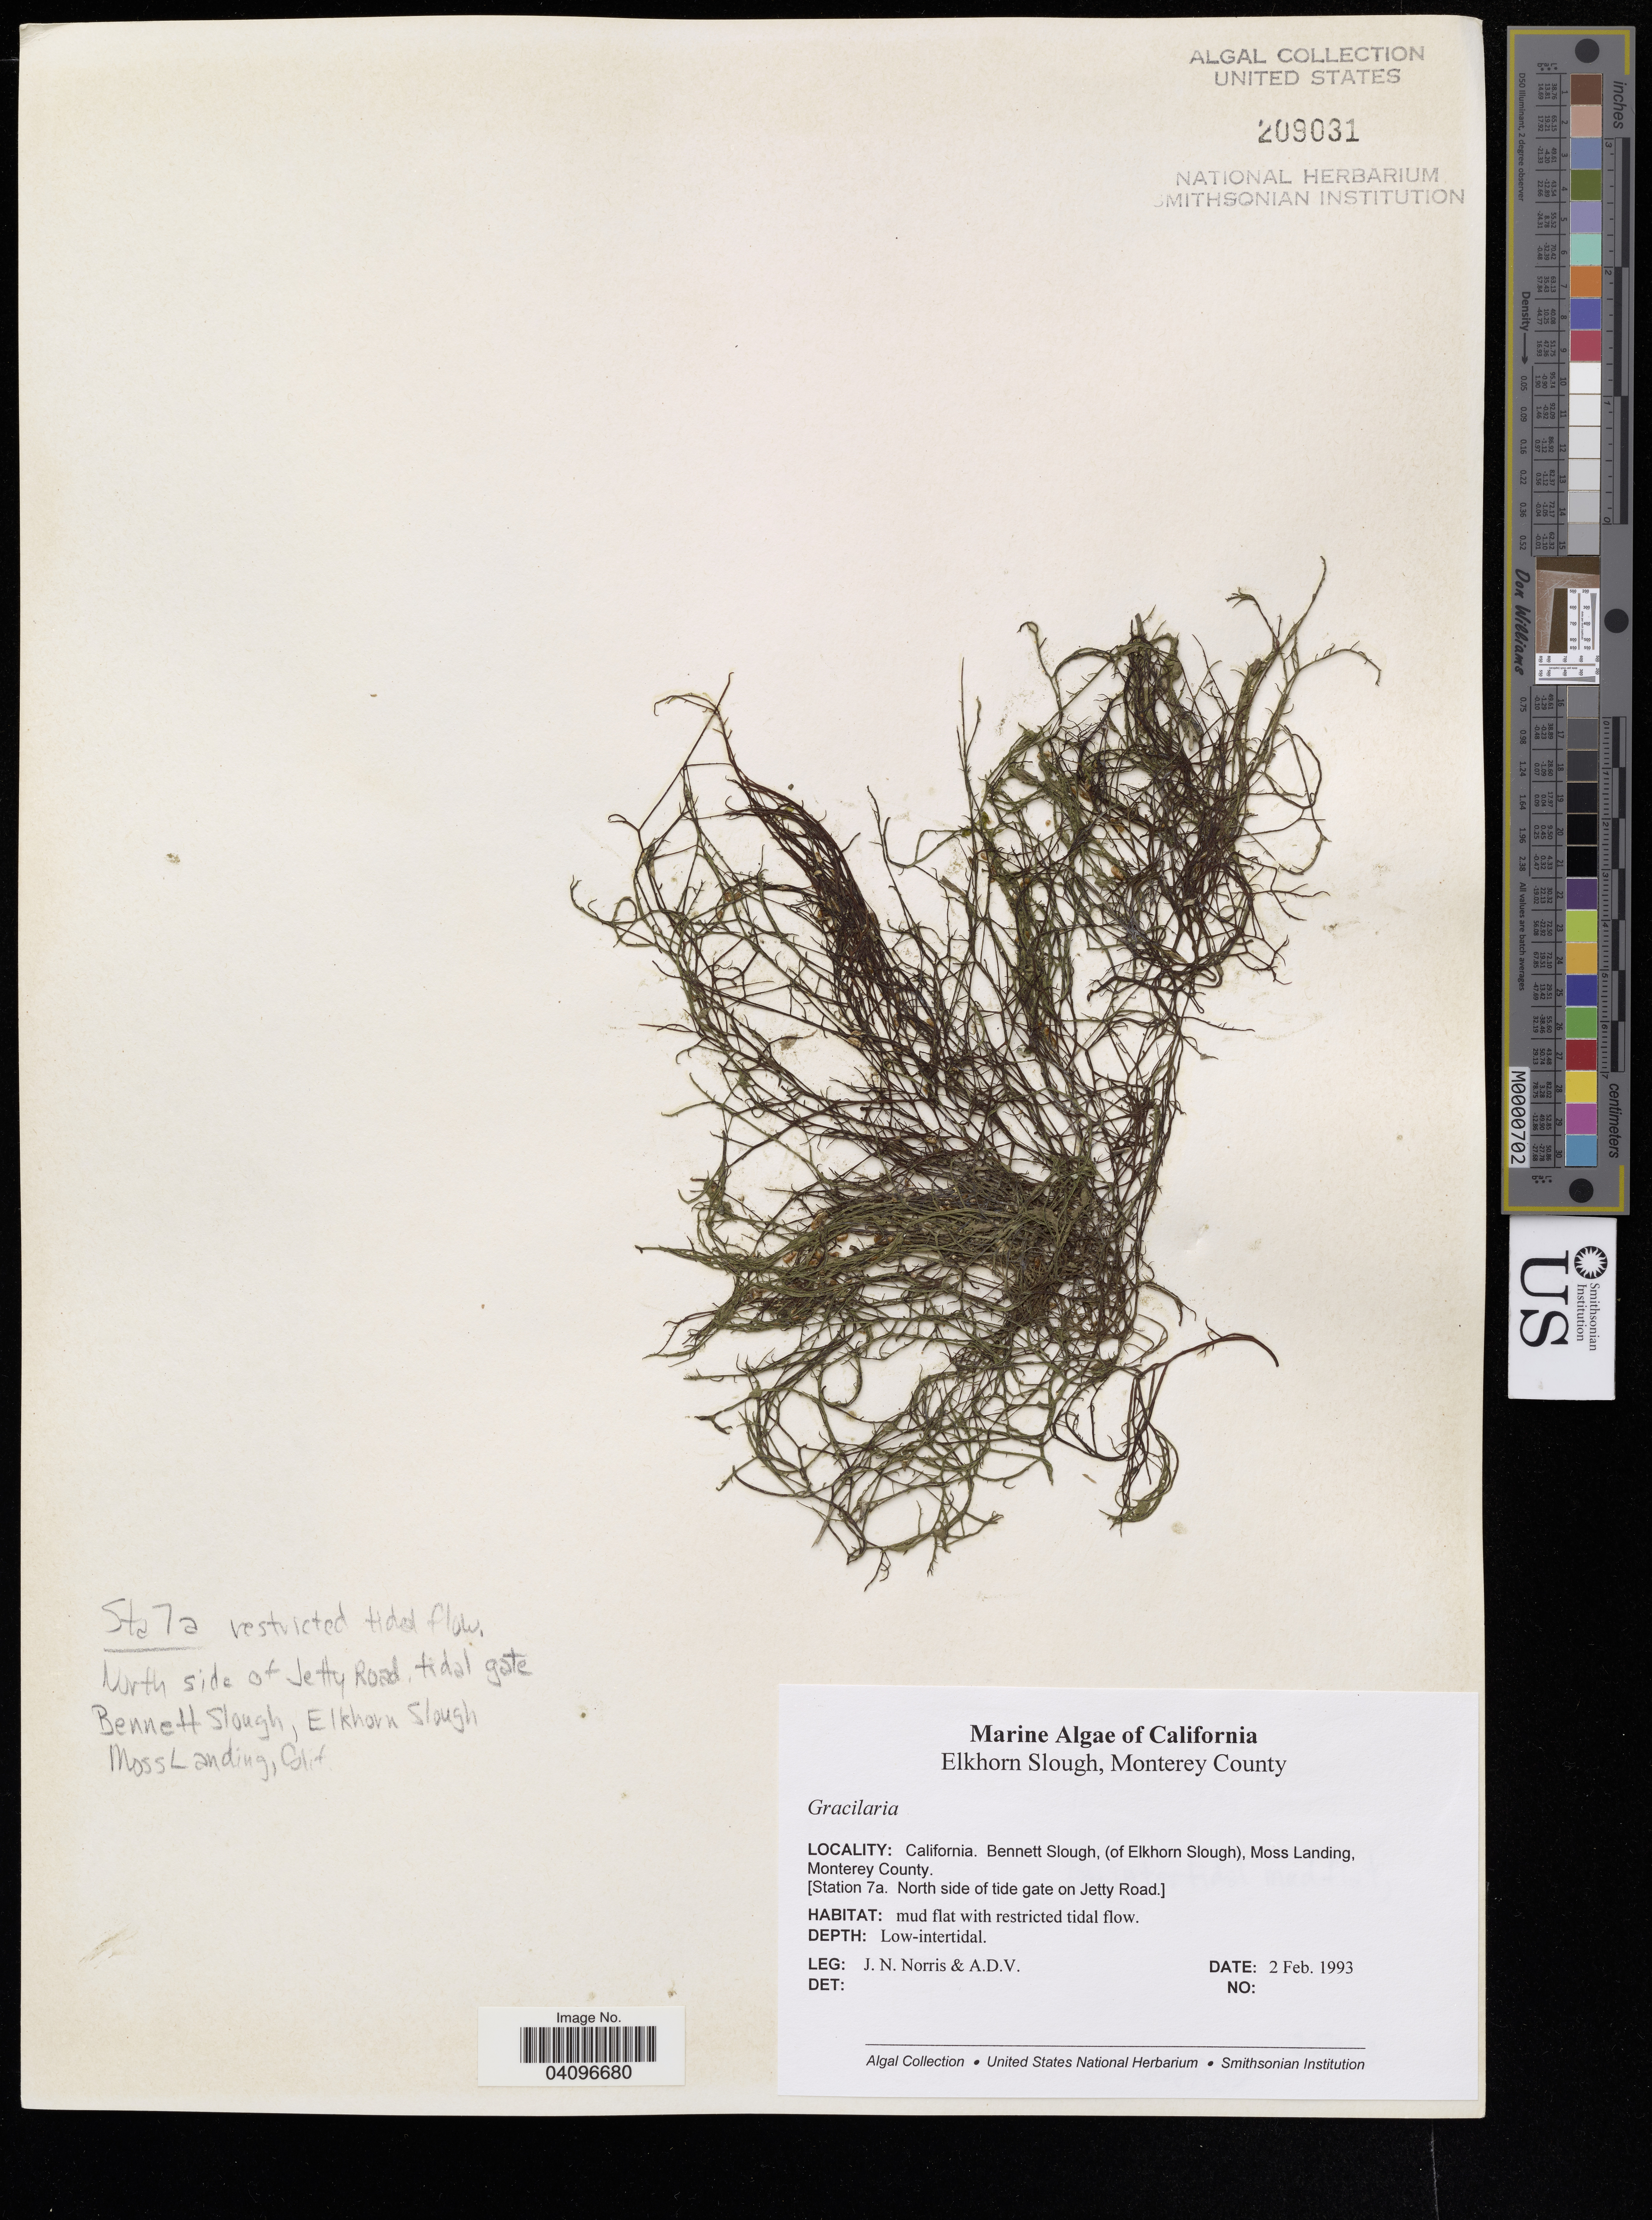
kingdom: Plantae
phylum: Rhodophyta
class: Florideophyceae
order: Gracilariales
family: Gracilariaceae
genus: Gracilaria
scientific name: Gracilaria sp.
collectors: J. Norris & A. D. V.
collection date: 1993-02-02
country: United States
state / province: California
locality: Elkhorn Slough, Monterey County, Bennett Slough, (of Elkhorn Slough), Moss Landing, Monterey County.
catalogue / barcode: US 209031